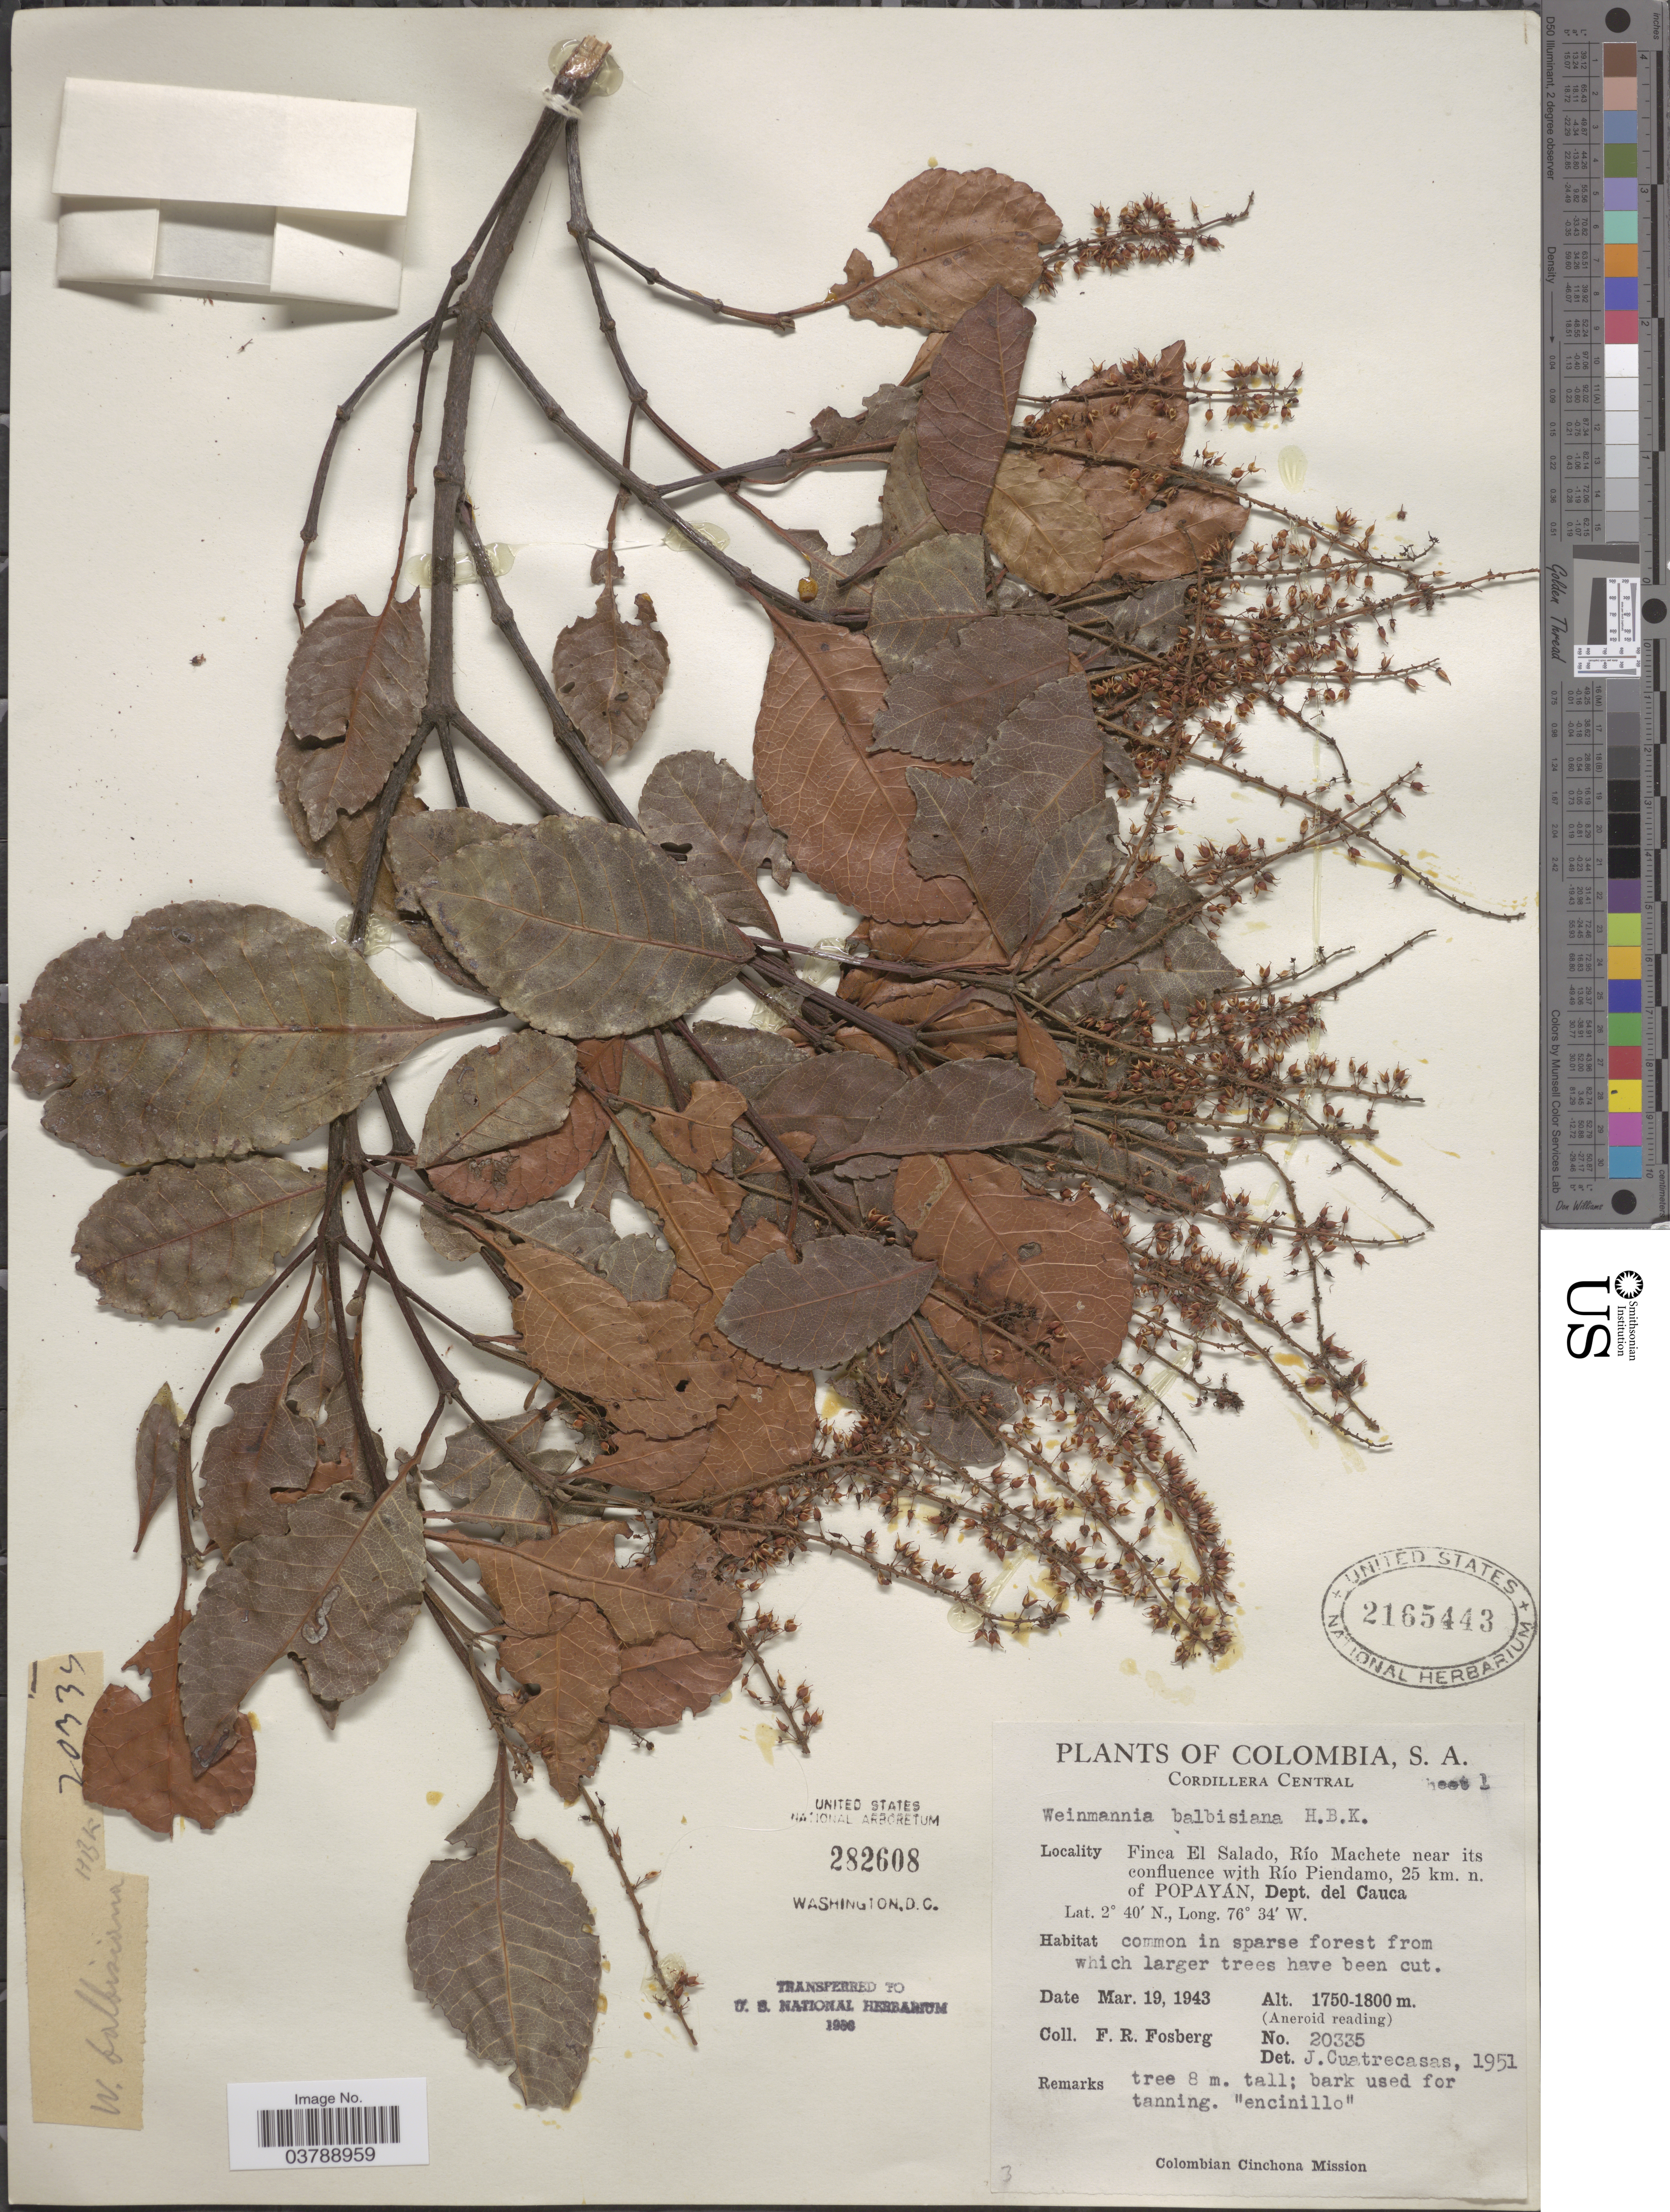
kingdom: Plantae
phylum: Tracheophyta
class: Magnoliopsida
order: Oxalidales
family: Cunoniaceae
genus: Weinmannia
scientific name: Weinmannia calothyrsa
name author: Diels in Urb.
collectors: F. R. Fosberg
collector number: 20335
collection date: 1943-03-19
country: Colombia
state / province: Cauca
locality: Cordillera Central. Finca El Salado, Río Machete near its confluence with Río Piendamo, 25 km. n. of Popayán, Dept. del Cauca.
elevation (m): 1750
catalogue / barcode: US 2165443